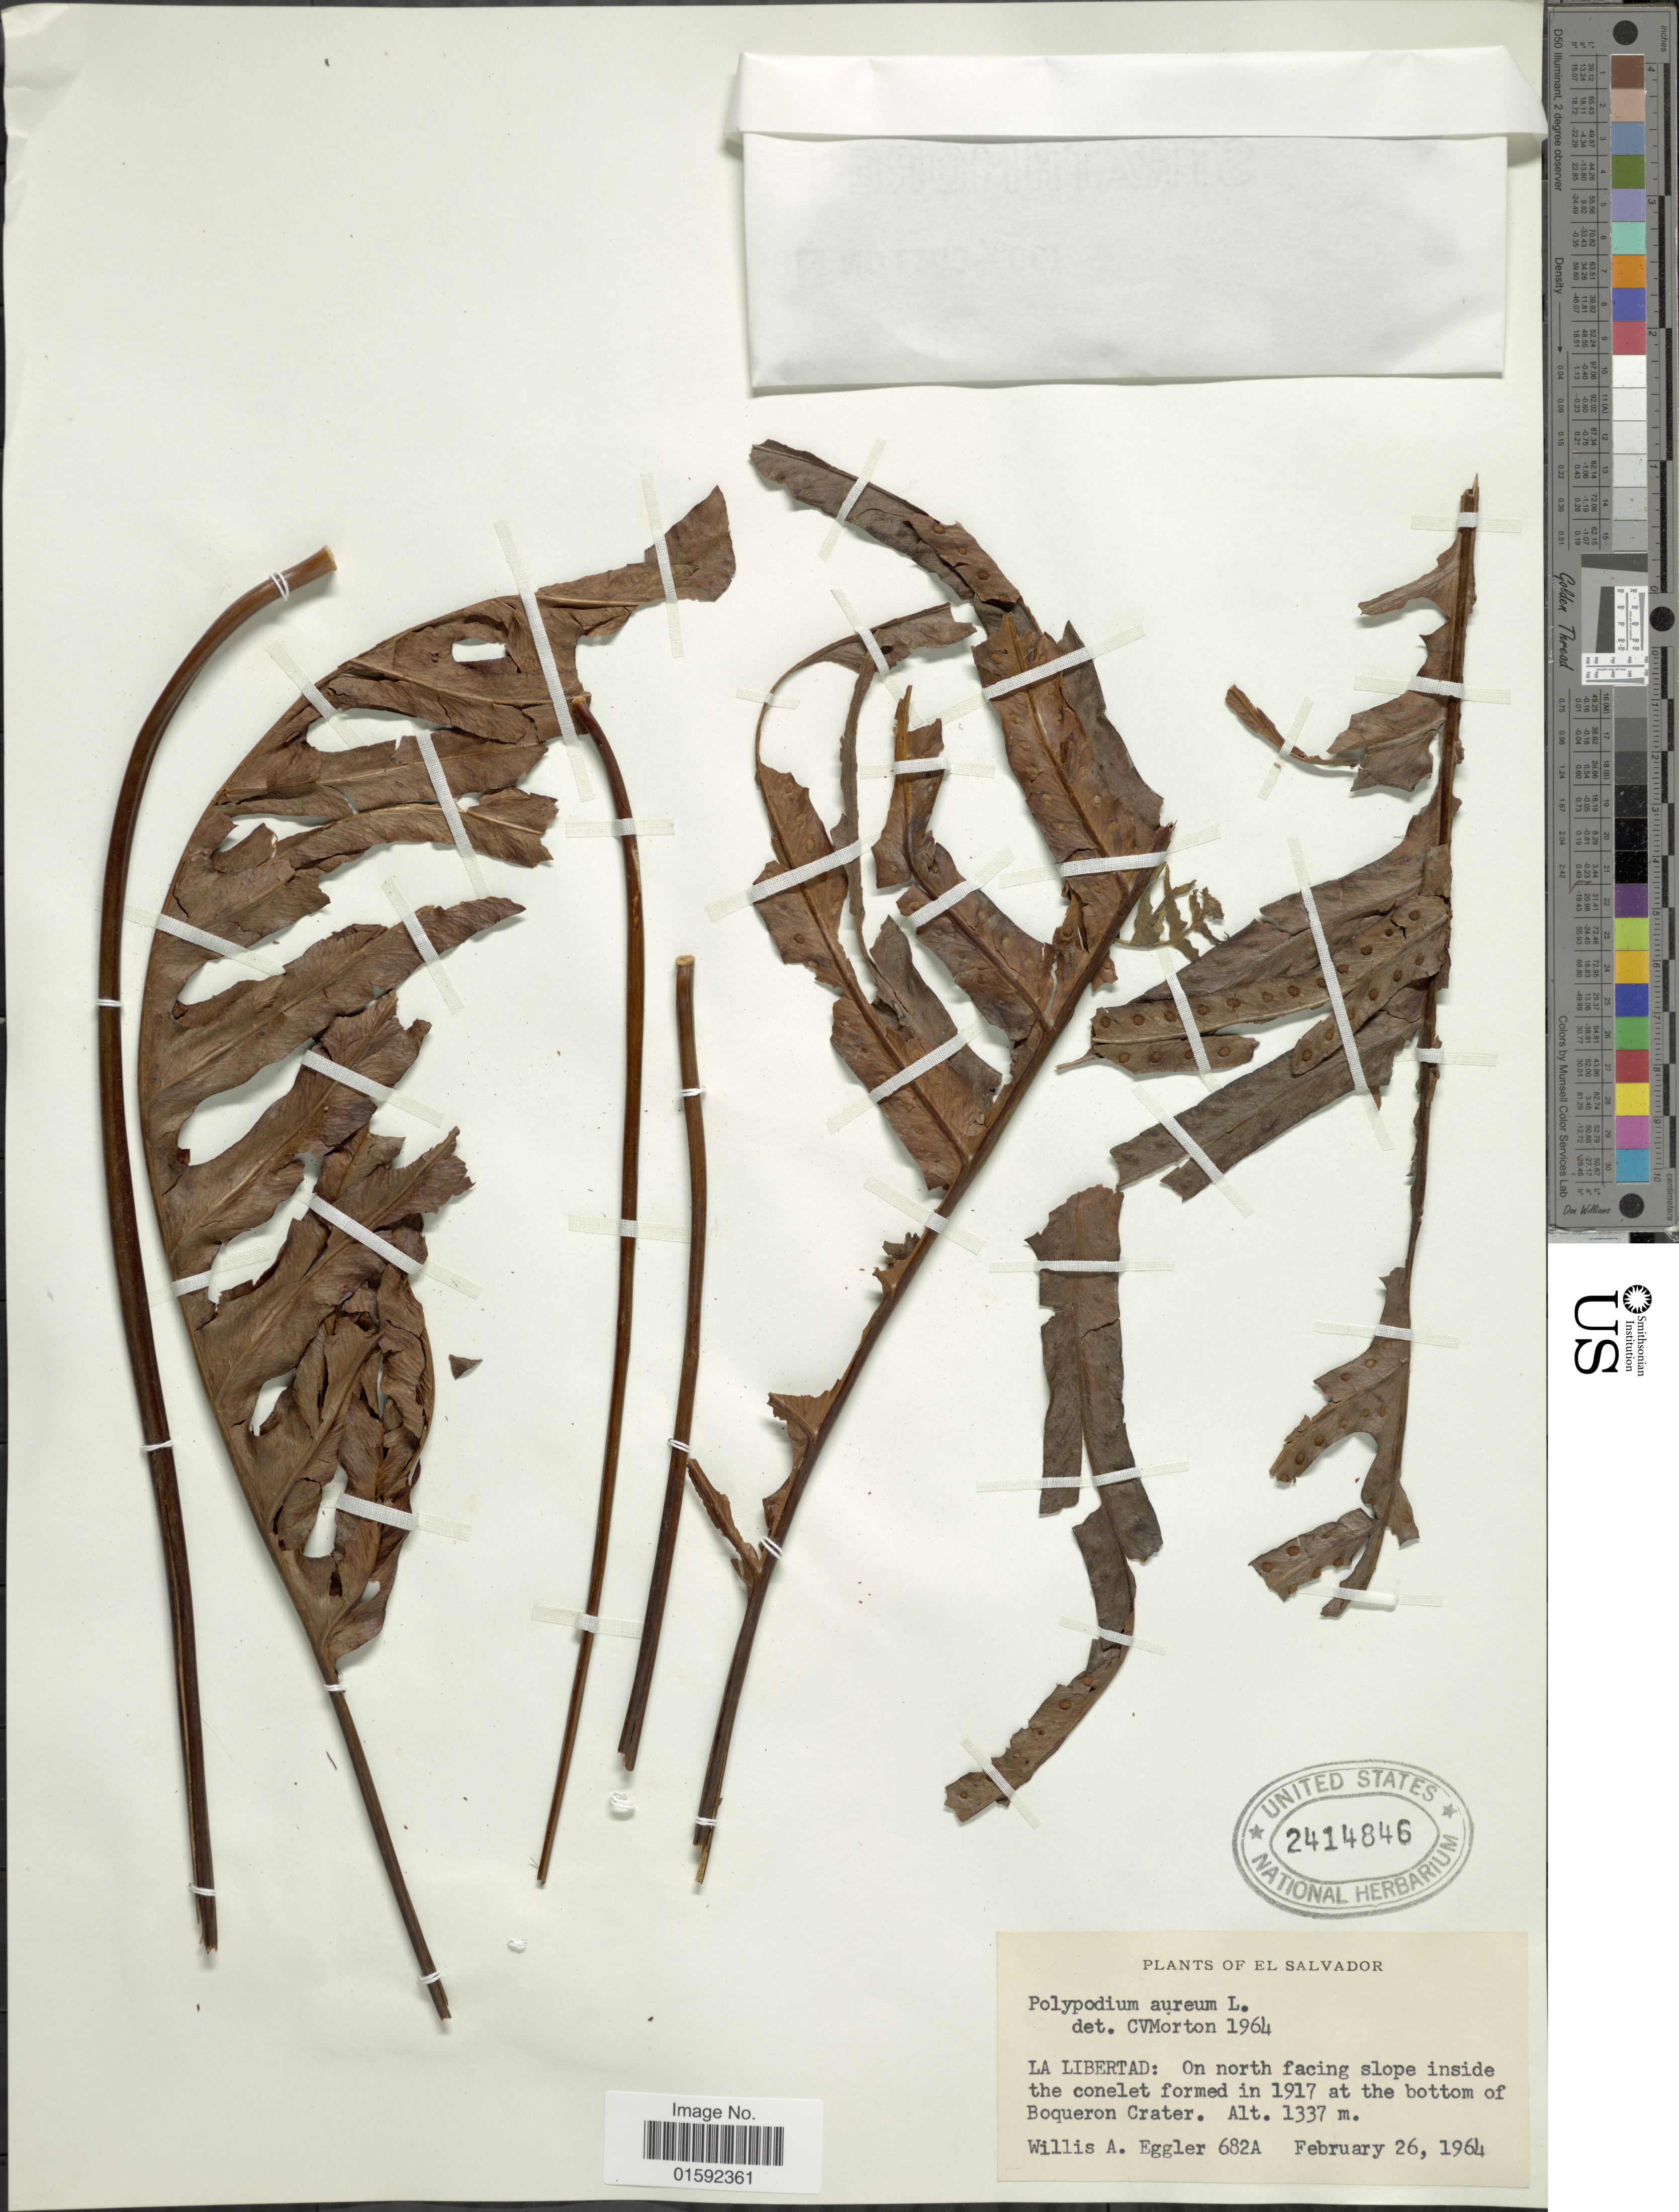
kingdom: Plantae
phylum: Tracheophyta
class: Polypodiopsida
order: Polypodiales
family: Polypodiaceae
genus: Phlebodium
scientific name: Phlebodium pseudoaureum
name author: (Cav.) Lellinger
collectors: W. A. Eggler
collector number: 682A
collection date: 1964-02-26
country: El Salvador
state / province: La Libertad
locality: El Salvador, La Libertad: on north facing slope inside the conelet formed in 1917 at the bottom of Boqueron Crater.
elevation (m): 1337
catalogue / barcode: US 2414846